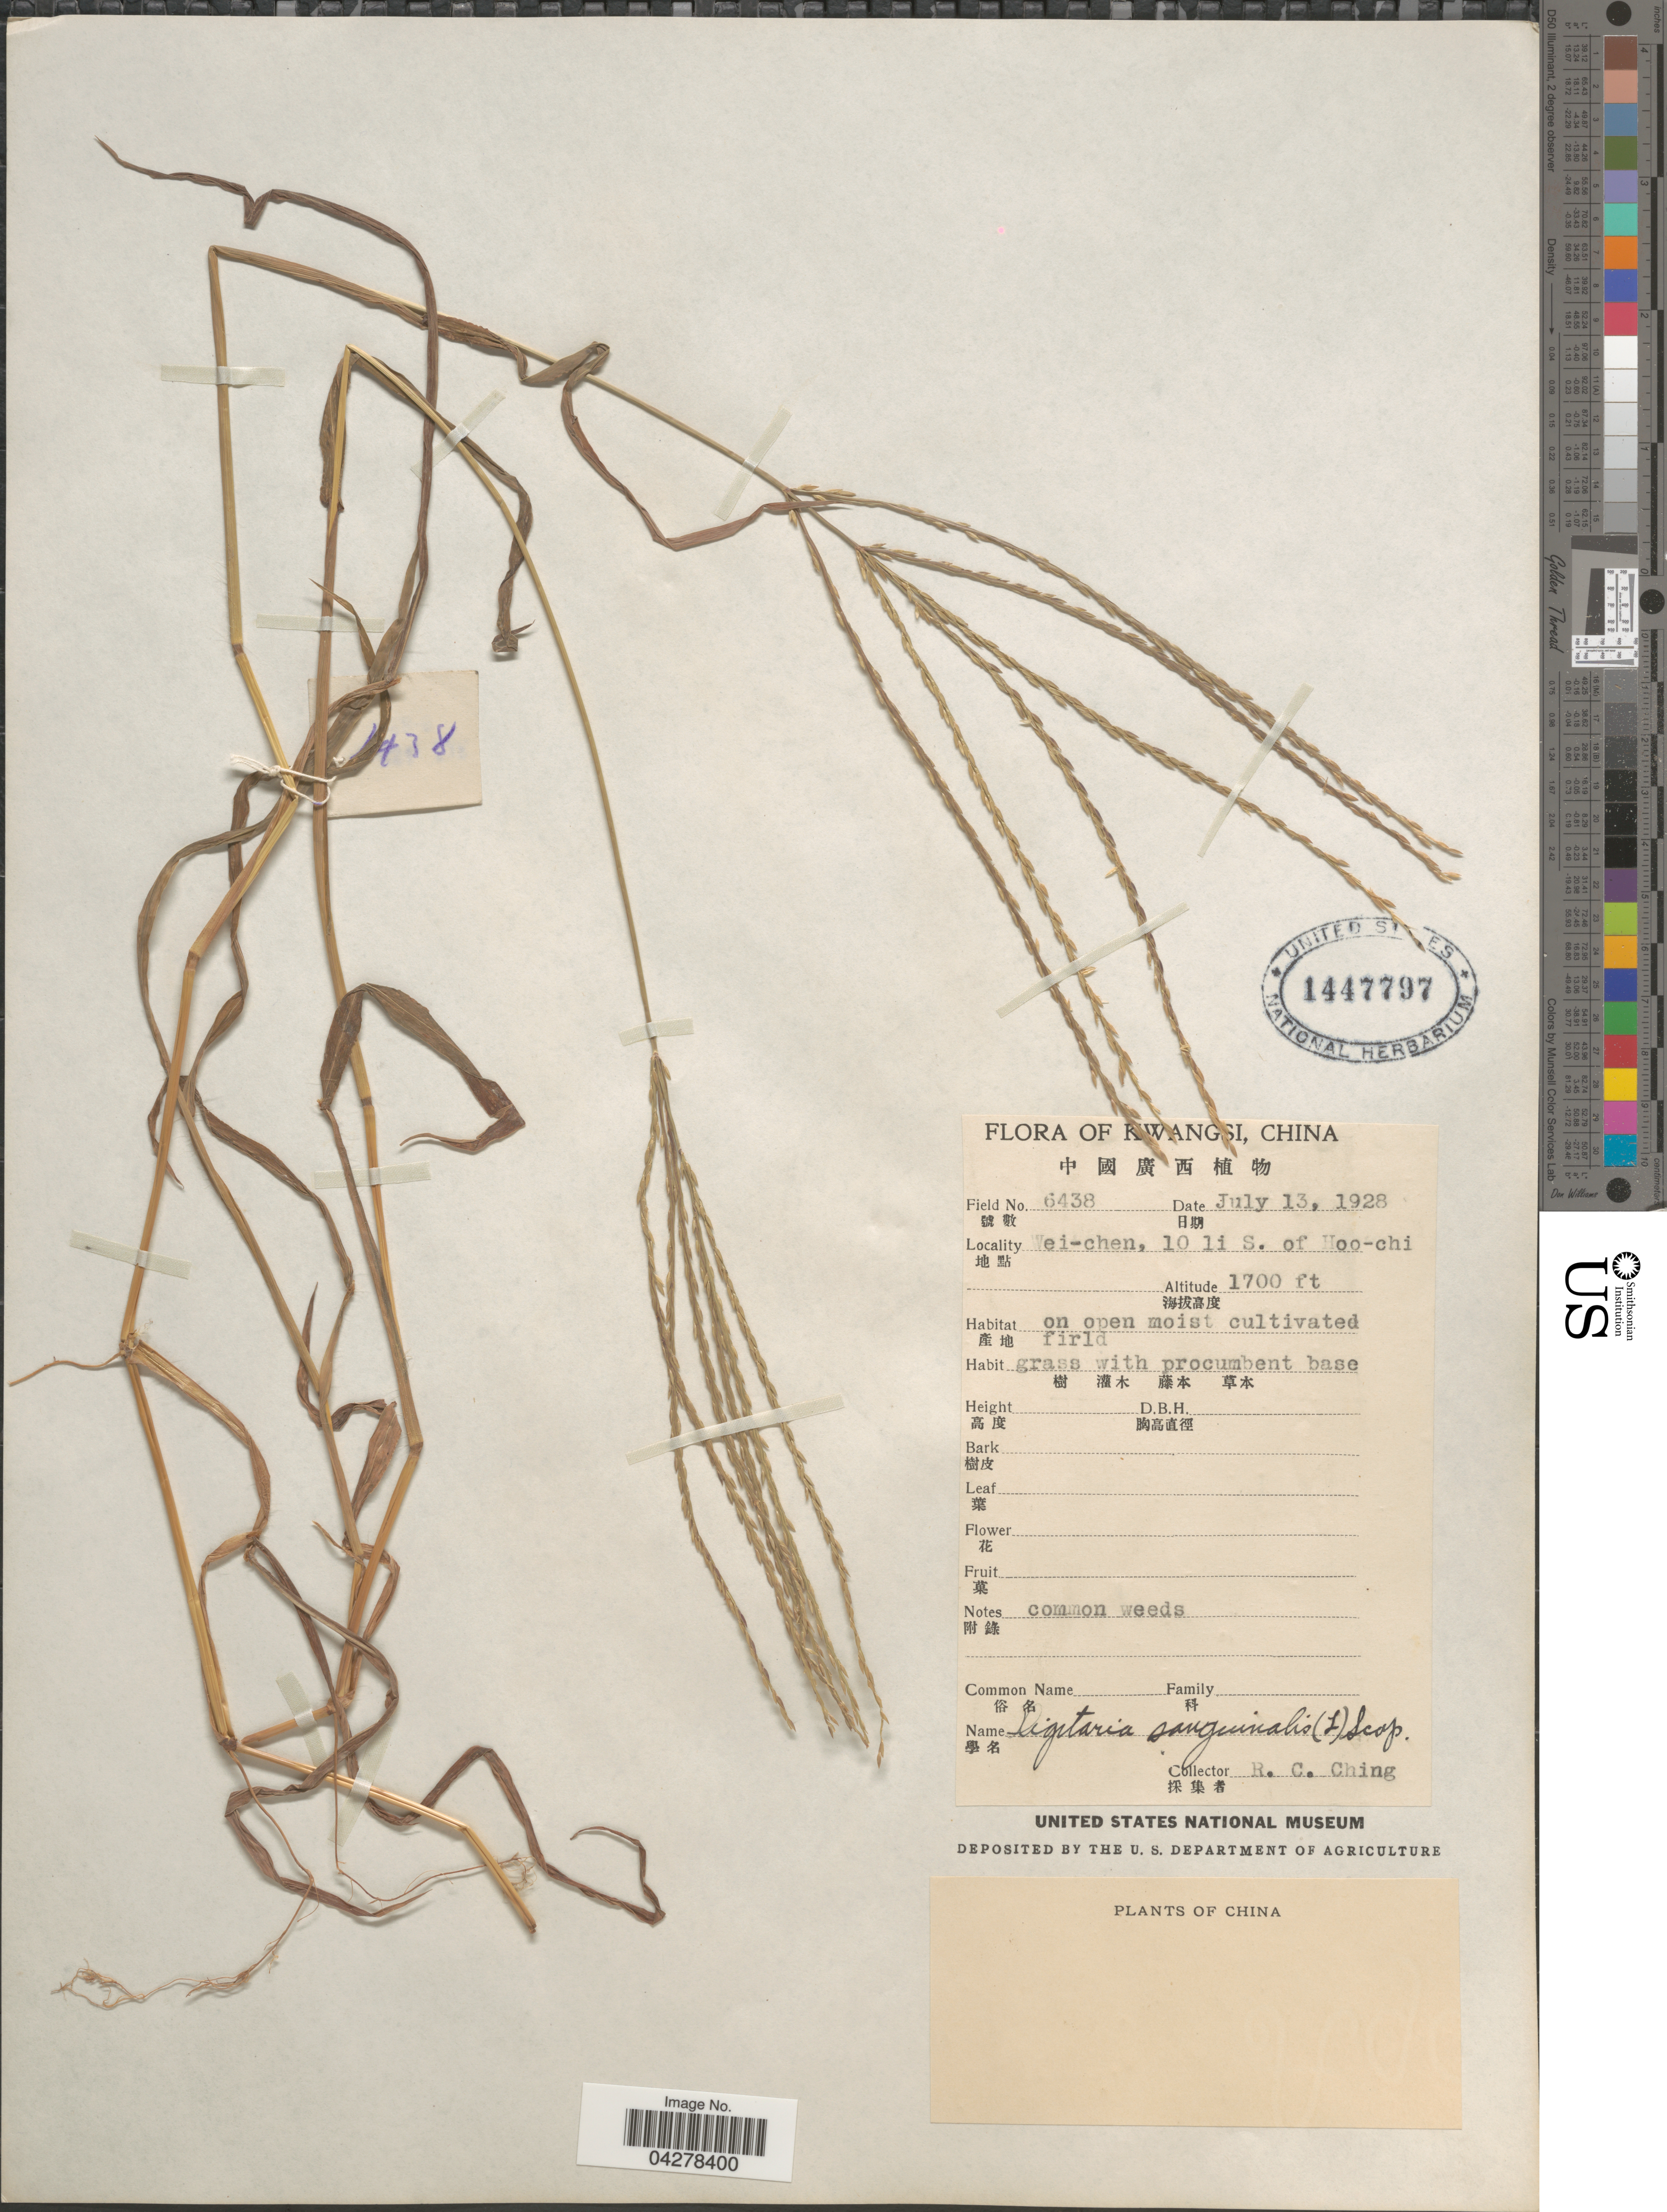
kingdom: Plantae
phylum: Tracheophyta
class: Liliopsida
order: Poales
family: Poaceae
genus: Digitaria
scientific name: Digitaria sanguinalis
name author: (L.) Scop.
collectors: R. C. Ching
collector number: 6438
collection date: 1928-07-13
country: China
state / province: Guangxi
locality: Kwangsi. Wei-chen, 10 li S. of Hoo-chi. On open moist cultivated firld.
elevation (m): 518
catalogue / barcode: US 1447797